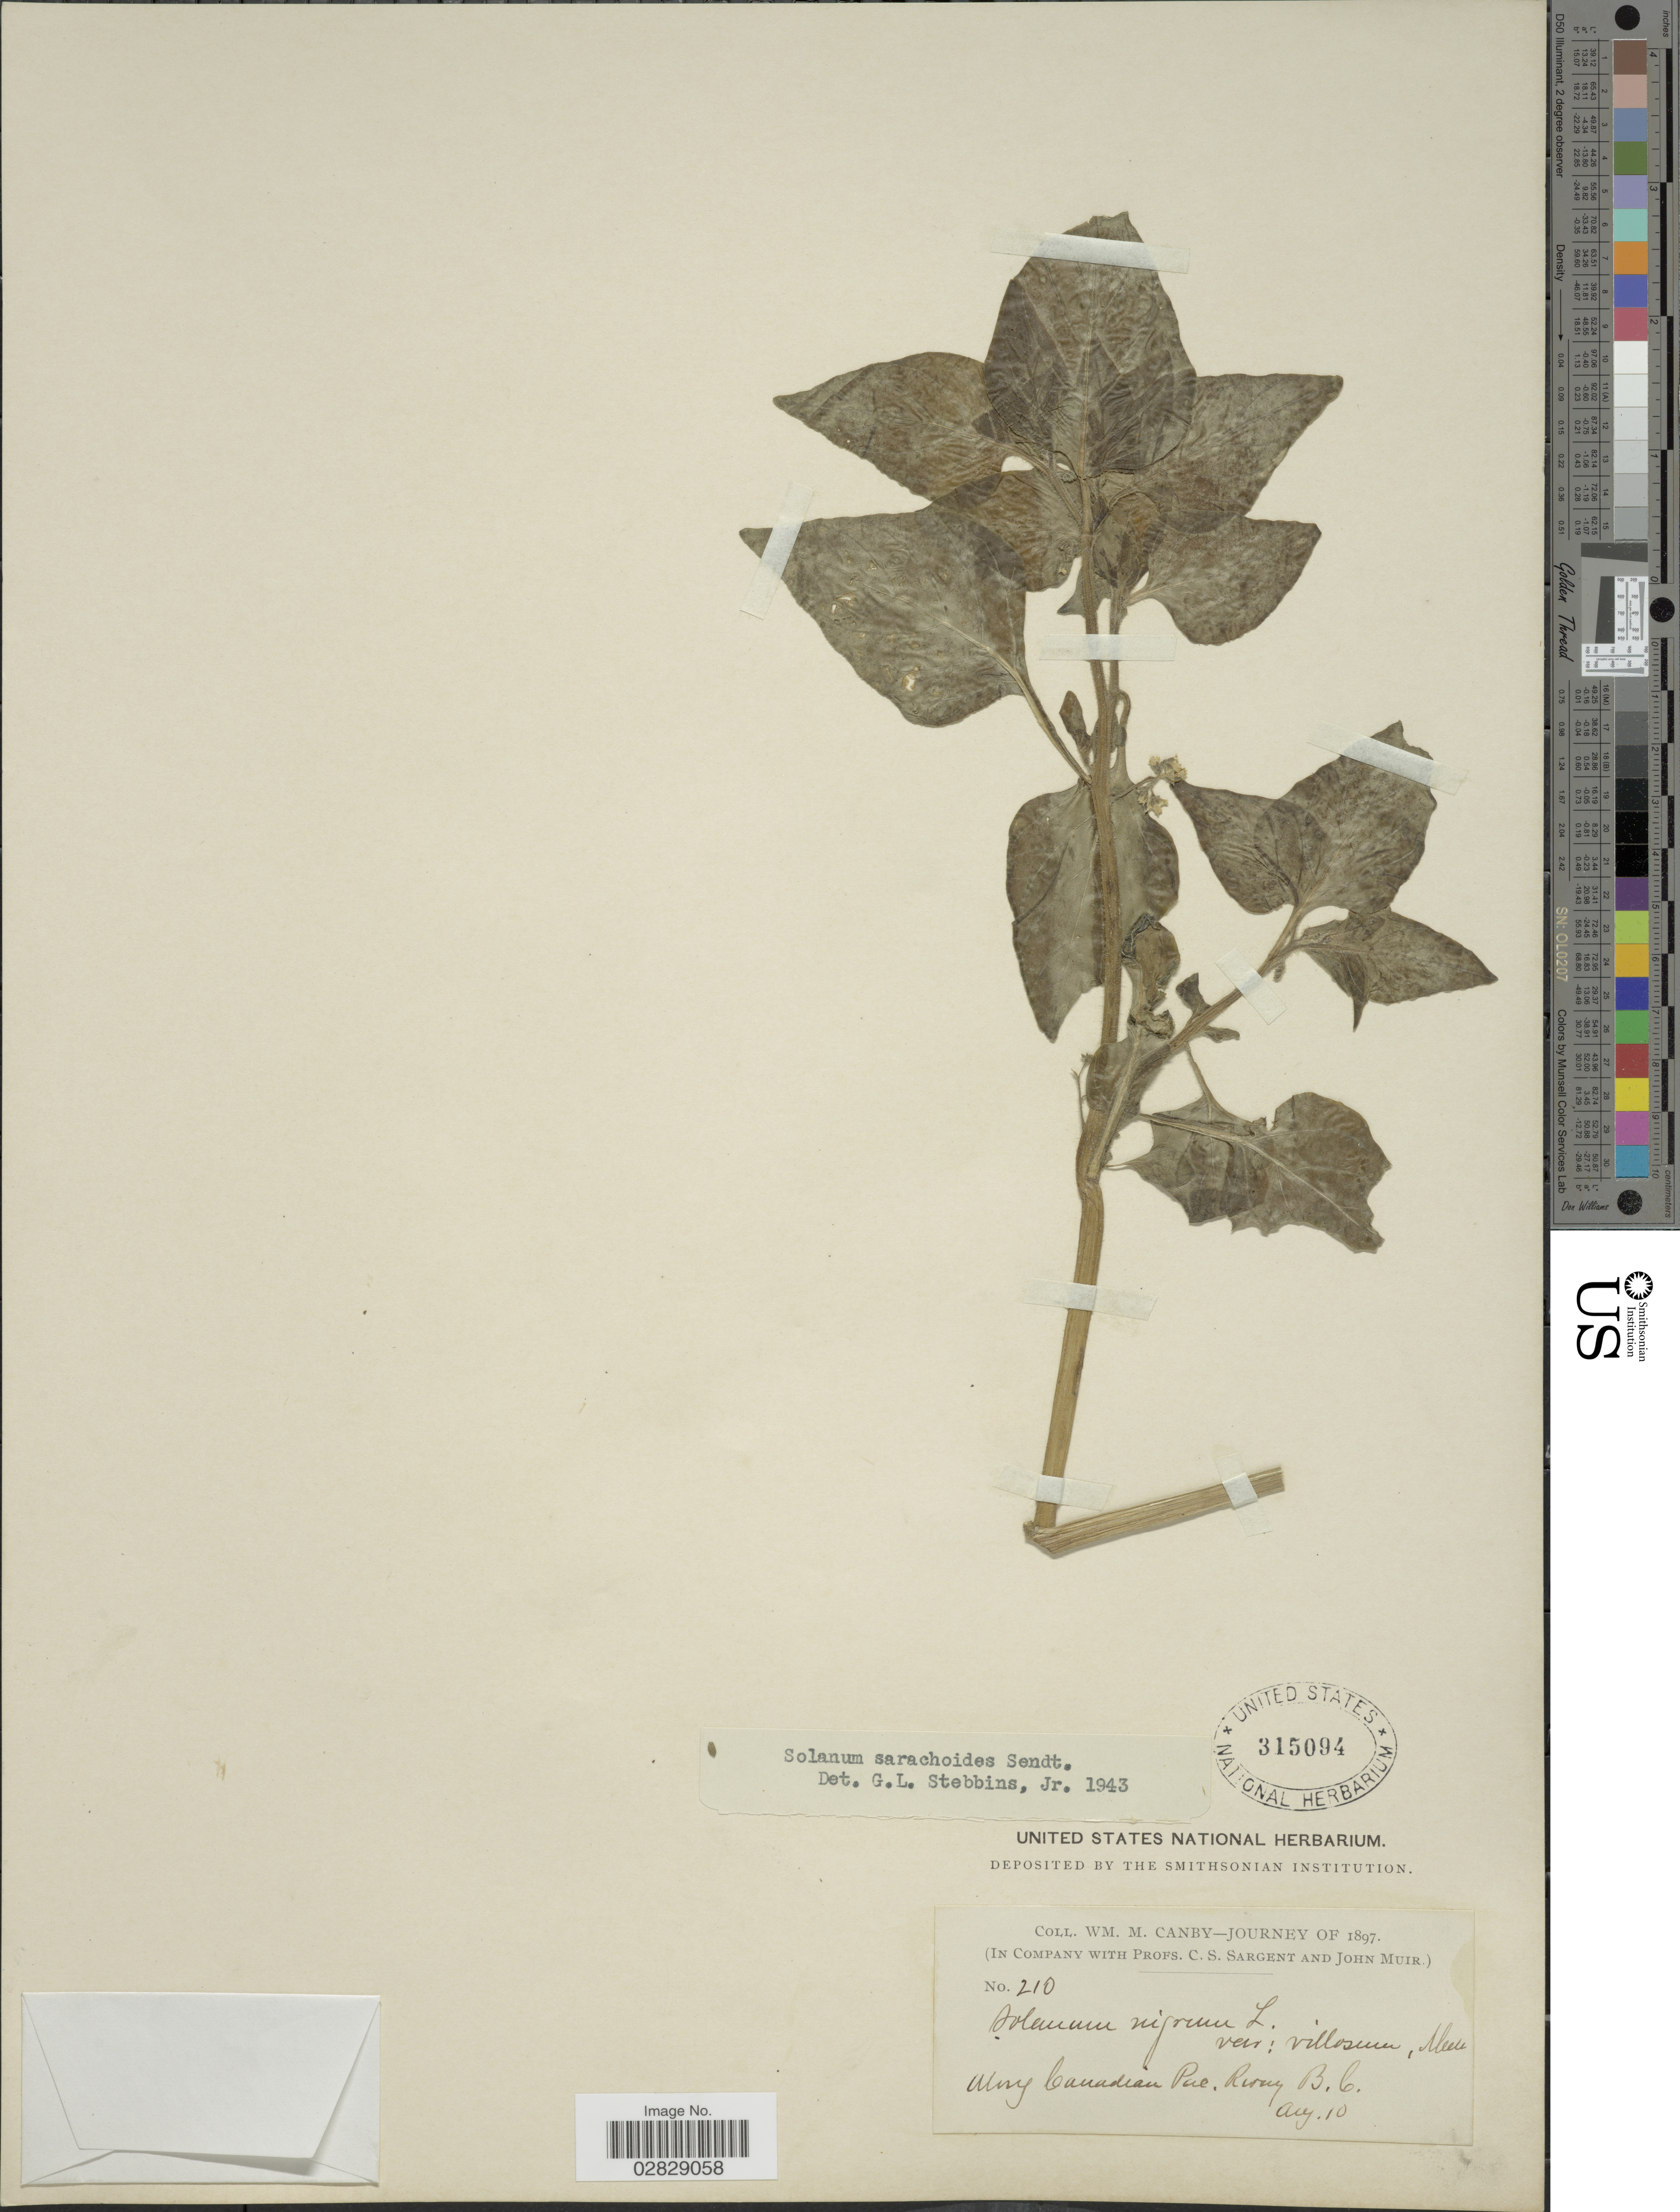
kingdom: Plantae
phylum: Tracheophyta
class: Magnoliopsida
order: Solanales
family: Solanaceae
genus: Solanum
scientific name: Solanum sarachoides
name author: Sendt.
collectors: W. M. Canby, C. S. Sargent & J. Muir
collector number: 210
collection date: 1897-08-10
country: Canada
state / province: British Columbia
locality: Along Canadian Pac. Rivers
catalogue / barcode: US 315094